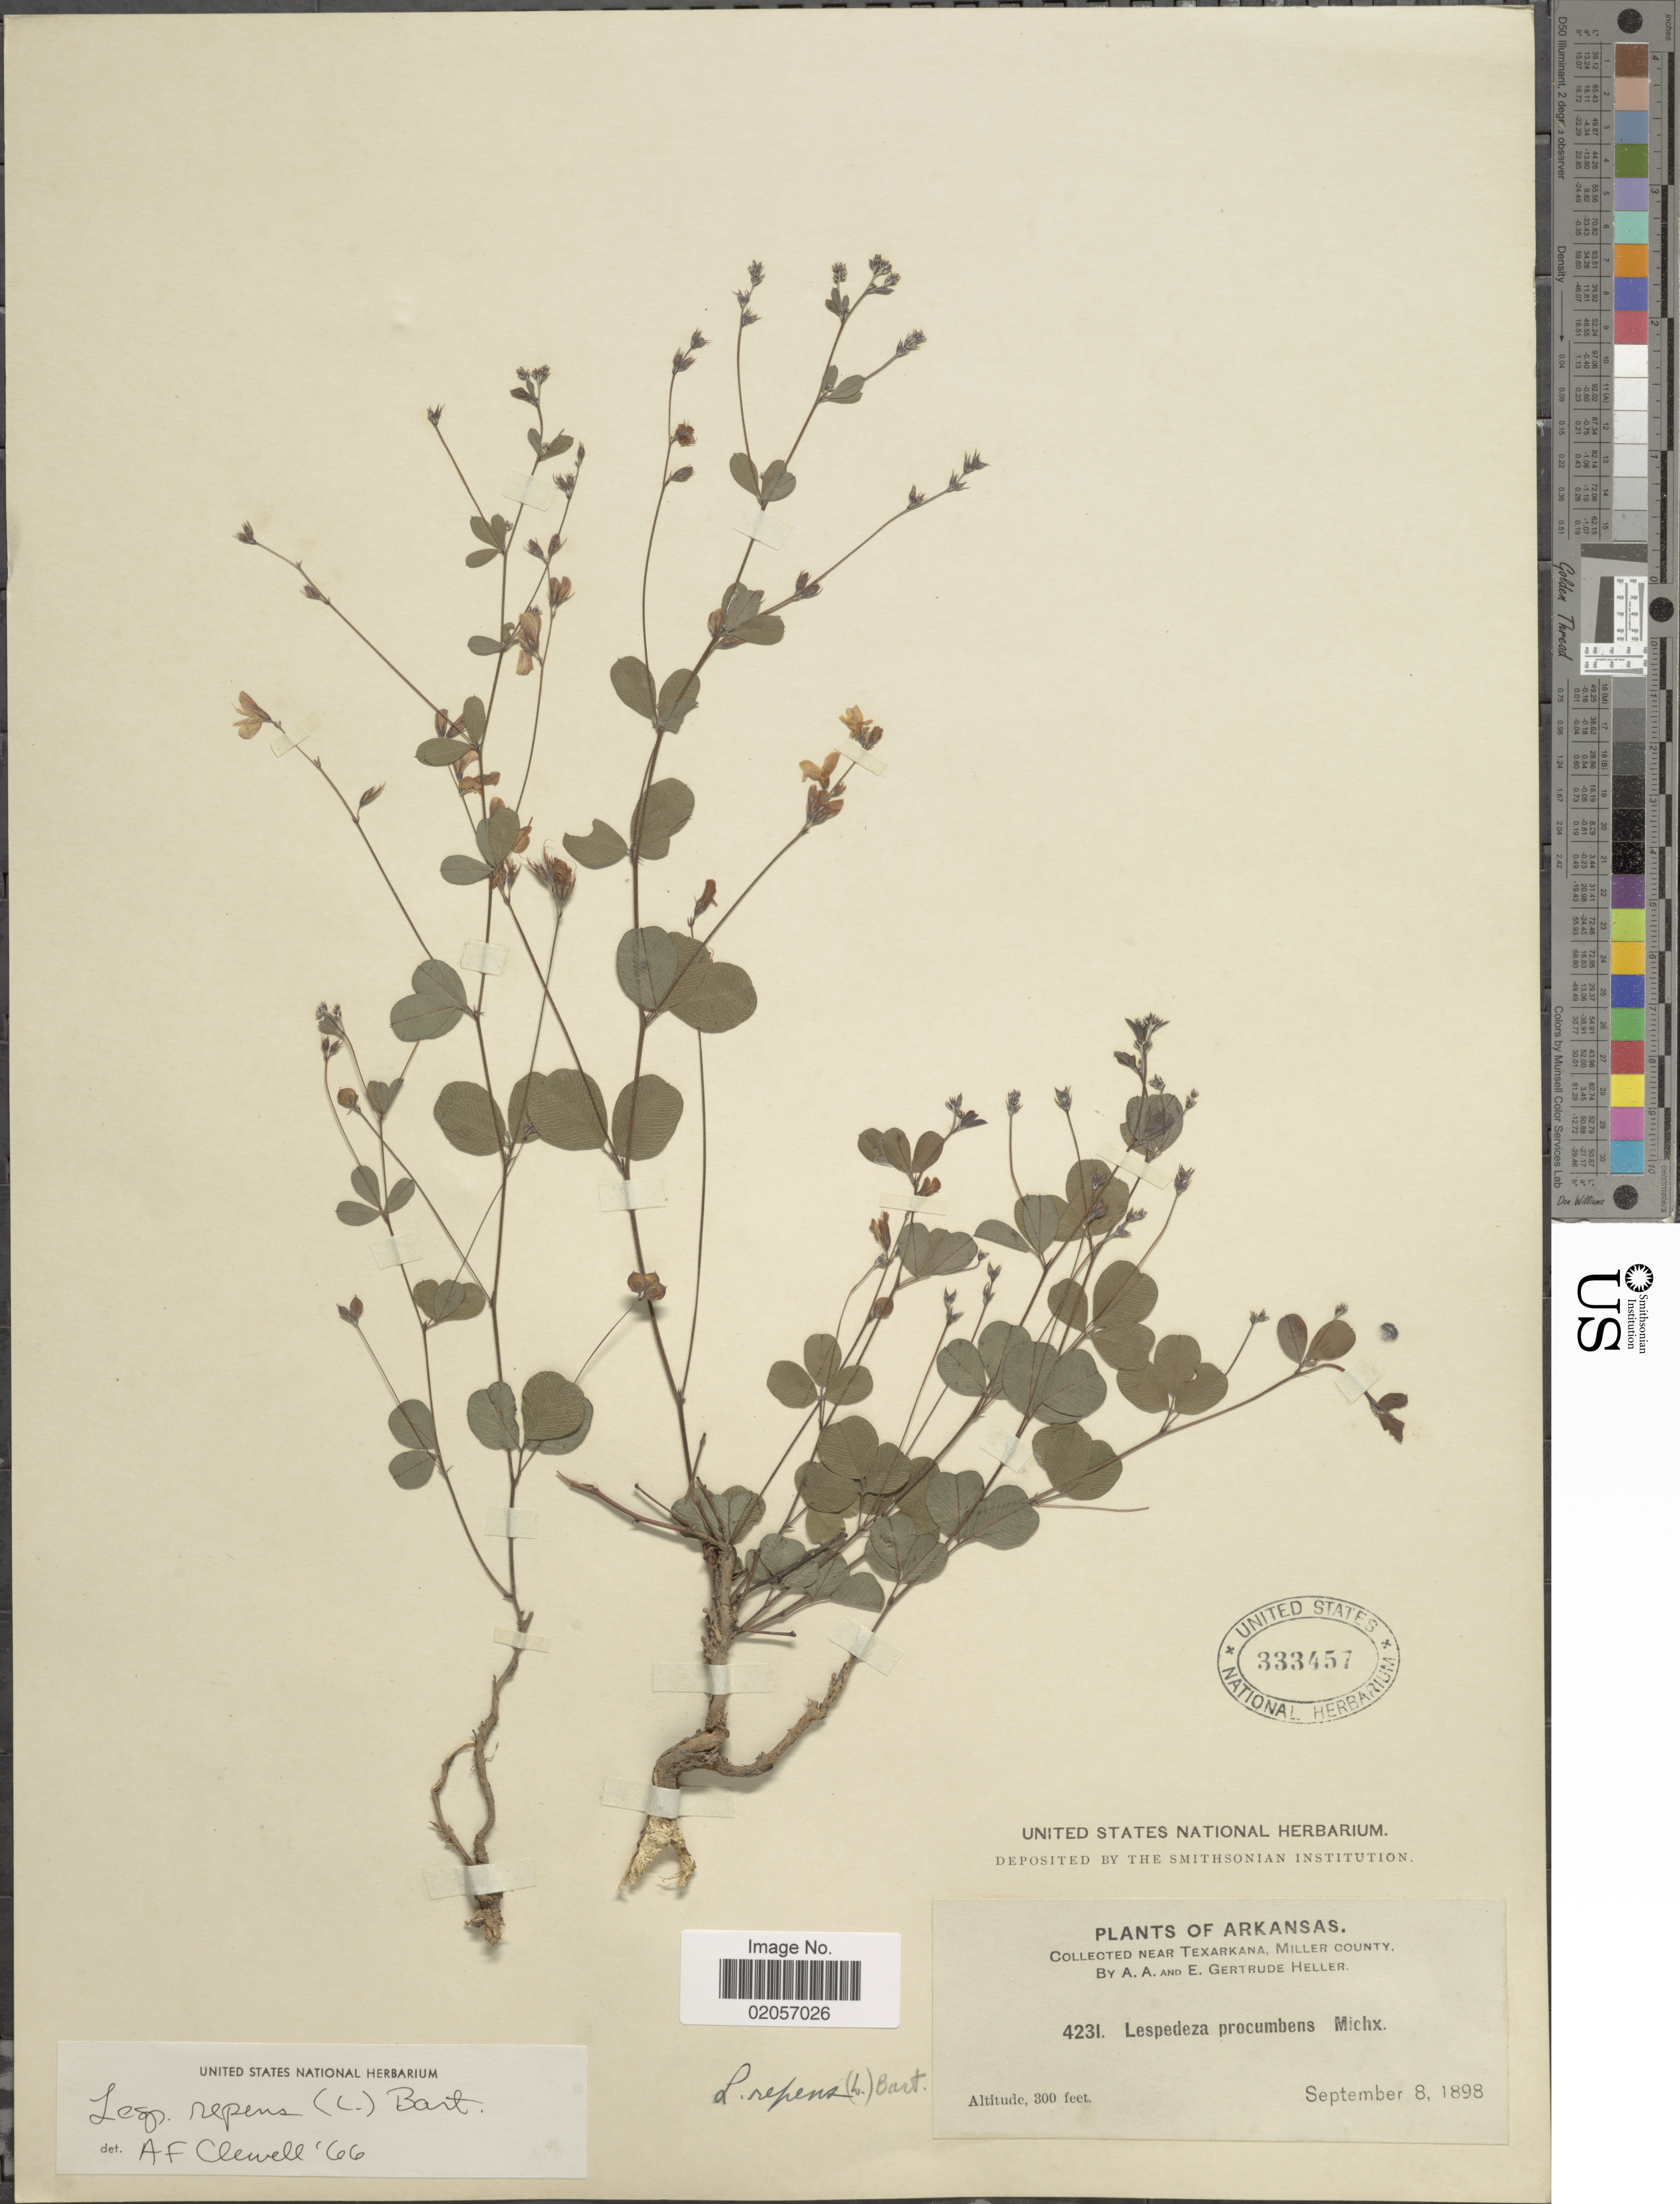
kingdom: Plantae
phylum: Tracheophyta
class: Magnoliopsida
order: Fabales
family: Fabaceae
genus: Lespedeza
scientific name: Lespedeza repens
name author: (L.) W.P.C. Barton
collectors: A. A. Heller & E. Gertrude Heller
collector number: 4231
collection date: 1898-09-08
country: United States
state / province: Arkansas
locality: Near Texarkana, Miller County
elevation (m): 91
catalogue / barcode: US 333457